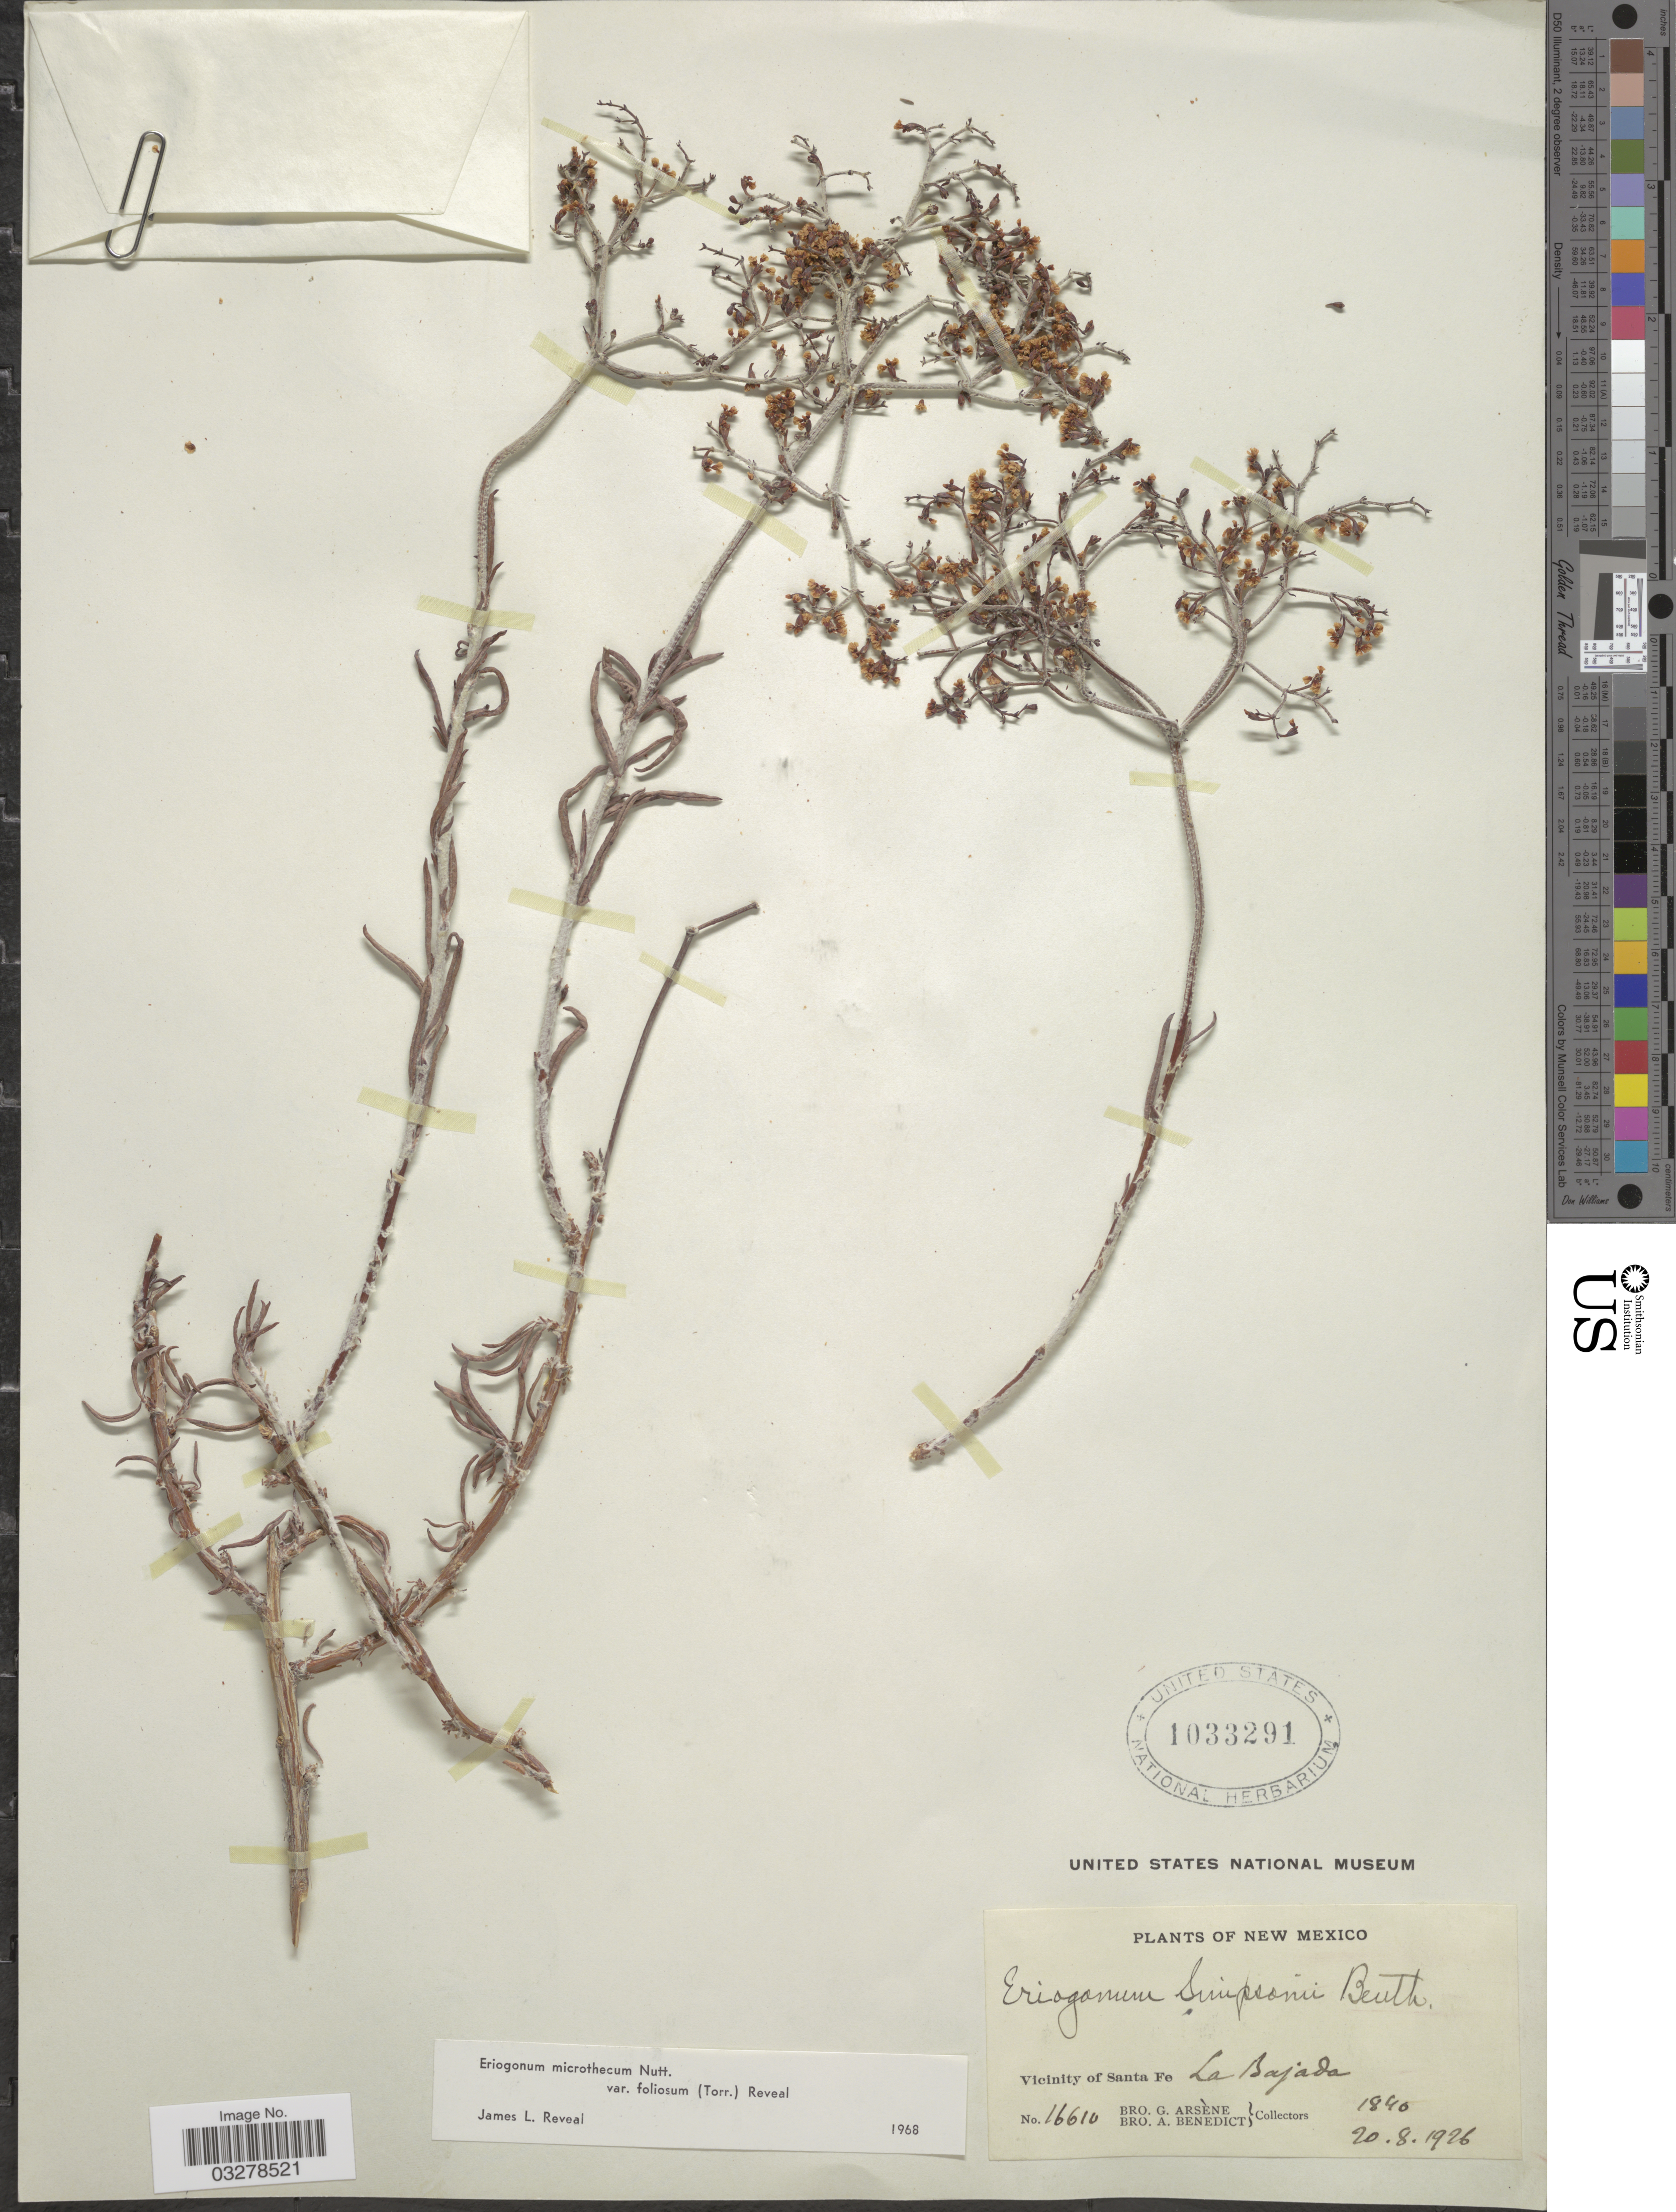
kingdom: Plantae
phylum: Tracheophyta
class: Magnoliopsida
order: Caryophyllales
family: Polygonaceae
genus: Eriogonum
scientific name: Eriogonum microtheca var. foliosum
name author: (Torr. & A. Gray) Reveal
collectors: Bro. G. Arsène & Bro. Benedict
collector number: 16610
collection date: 1926-08-20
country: United States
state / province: New Mexico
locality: Vicinity of Santa Fe. La Bajada.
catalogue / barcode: US 1033291